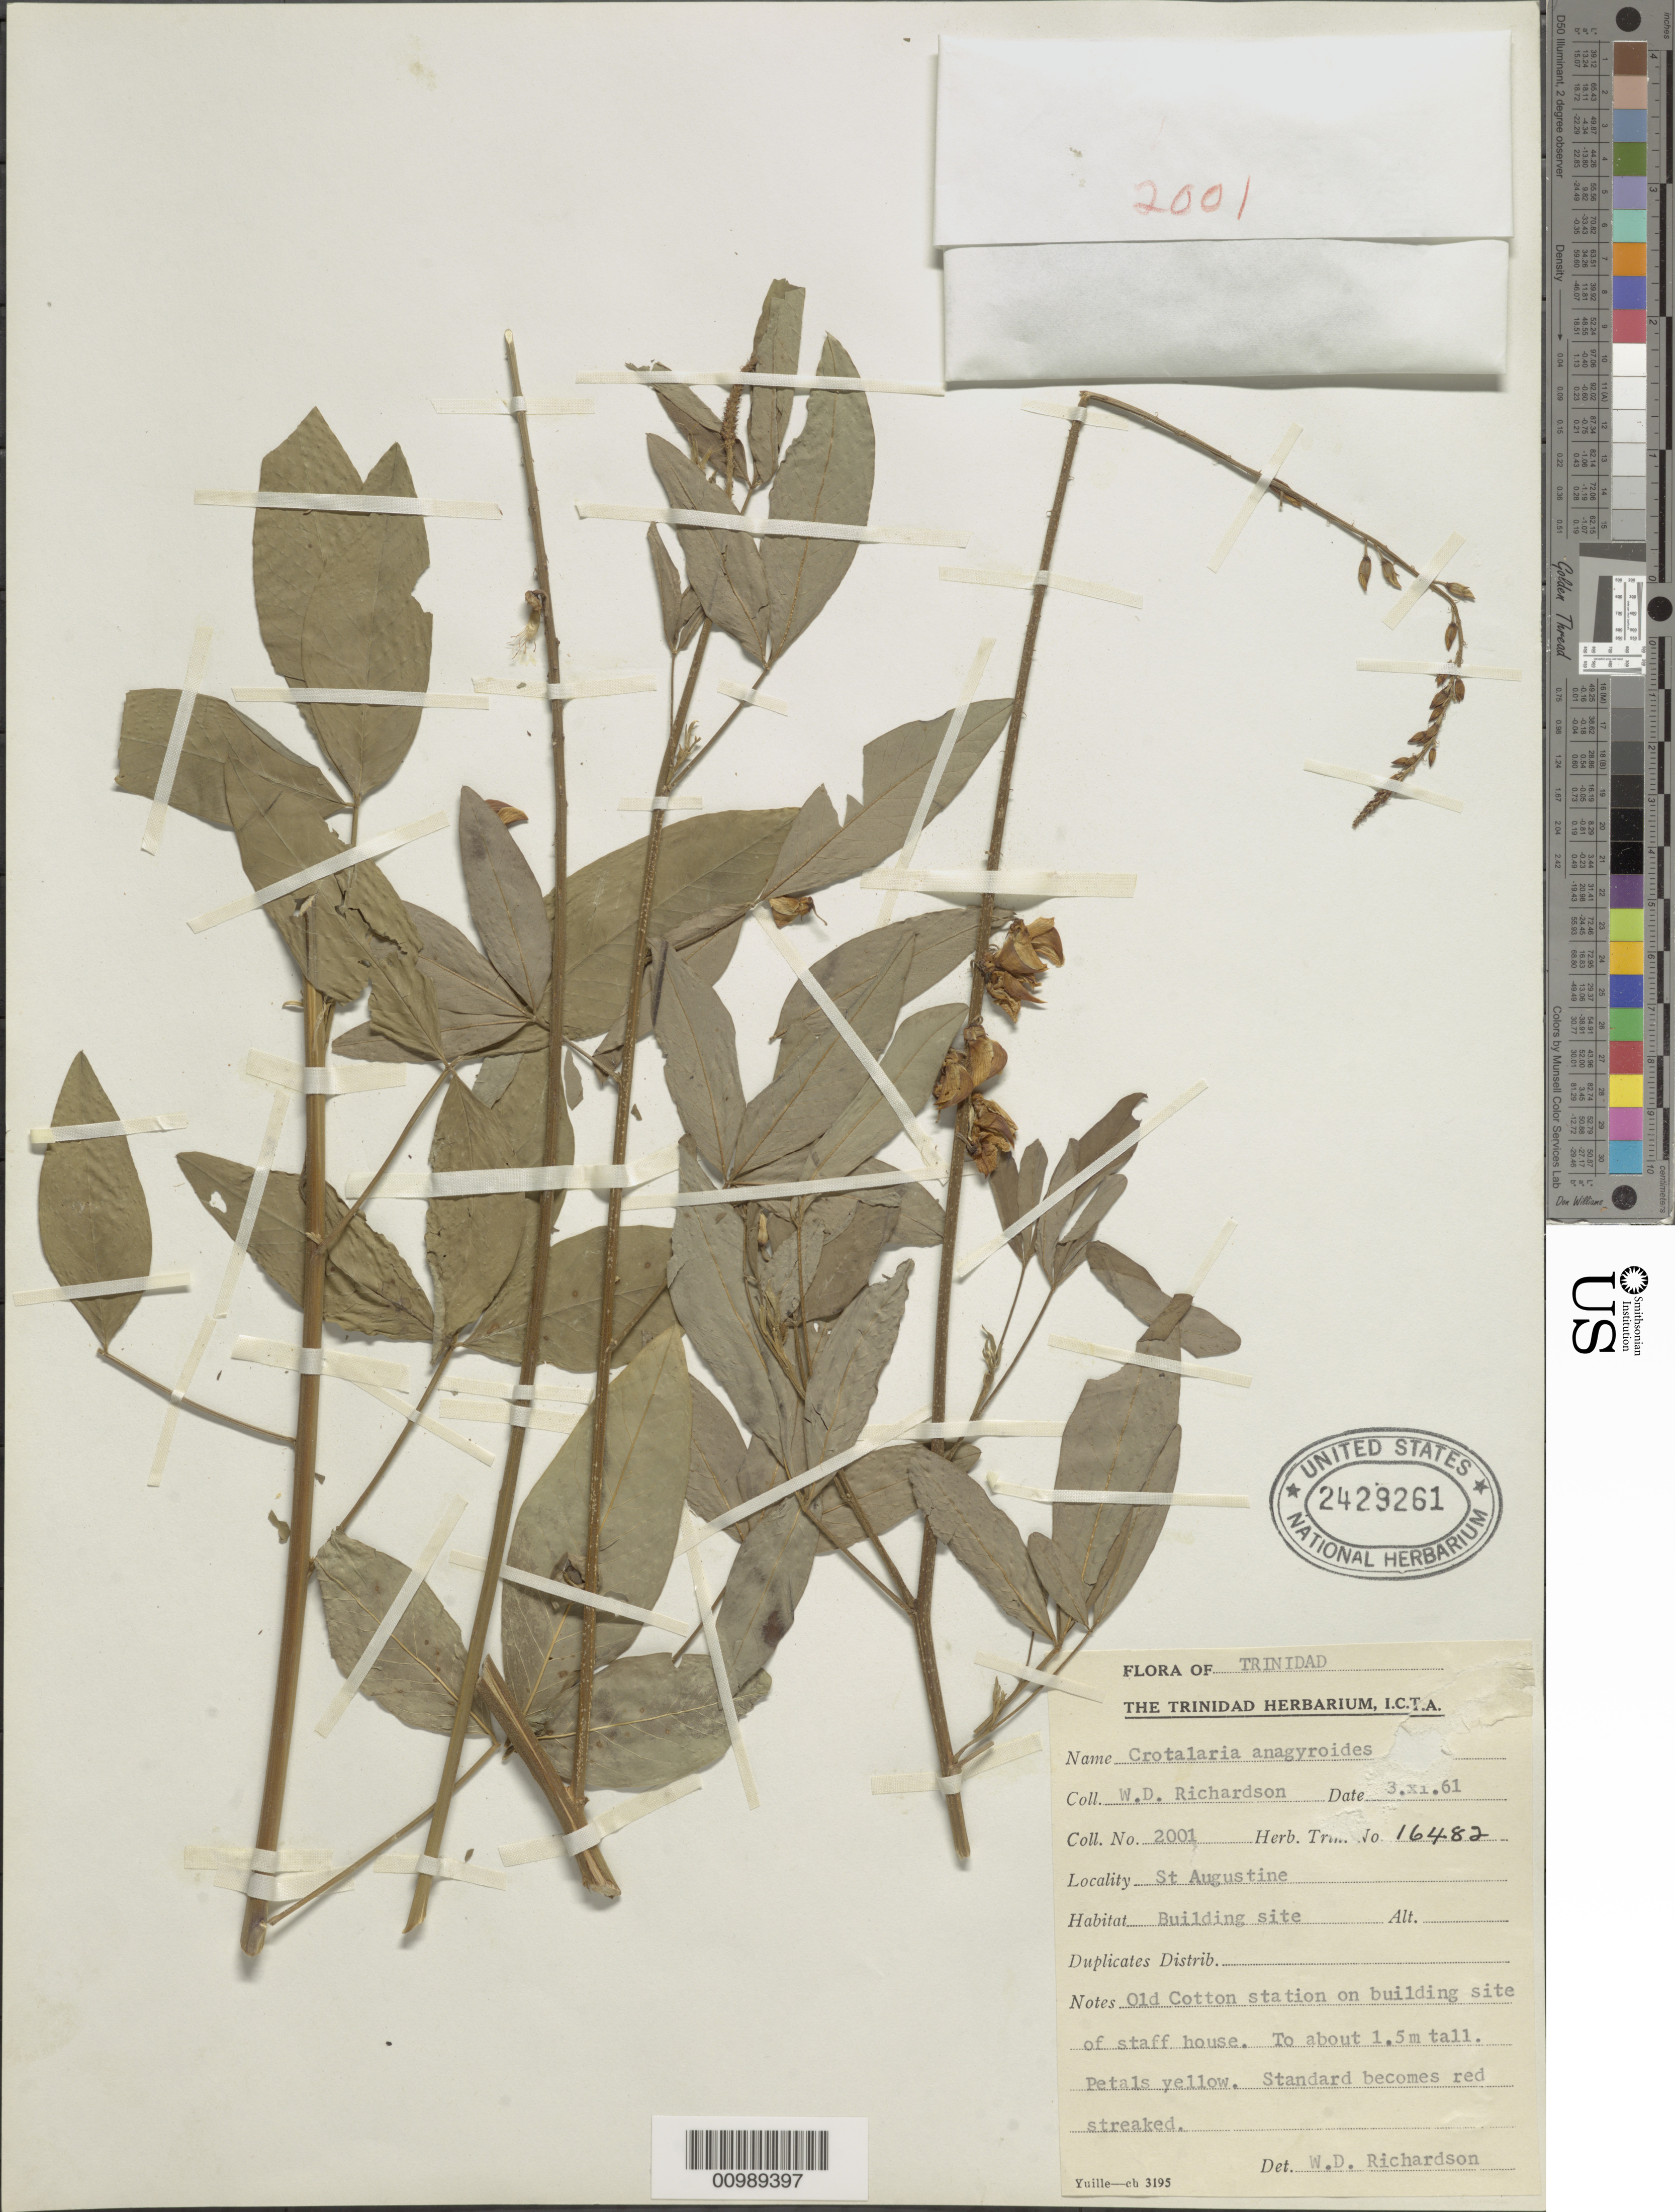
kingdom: Plantae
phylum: Tracheophyta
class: Magnoliopsida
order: Fabales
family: Fabaceae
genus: Crotalaria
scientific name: Crotalaria anagyroides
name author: Kunth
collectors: W. D. Richardson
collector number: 2001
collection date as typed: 03 Nov 1961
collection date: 1961-11-03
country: Trinidad and Tobago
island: Trinidad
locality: St. Augustine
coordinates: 0 N, 0 E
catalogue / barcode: US 2429261